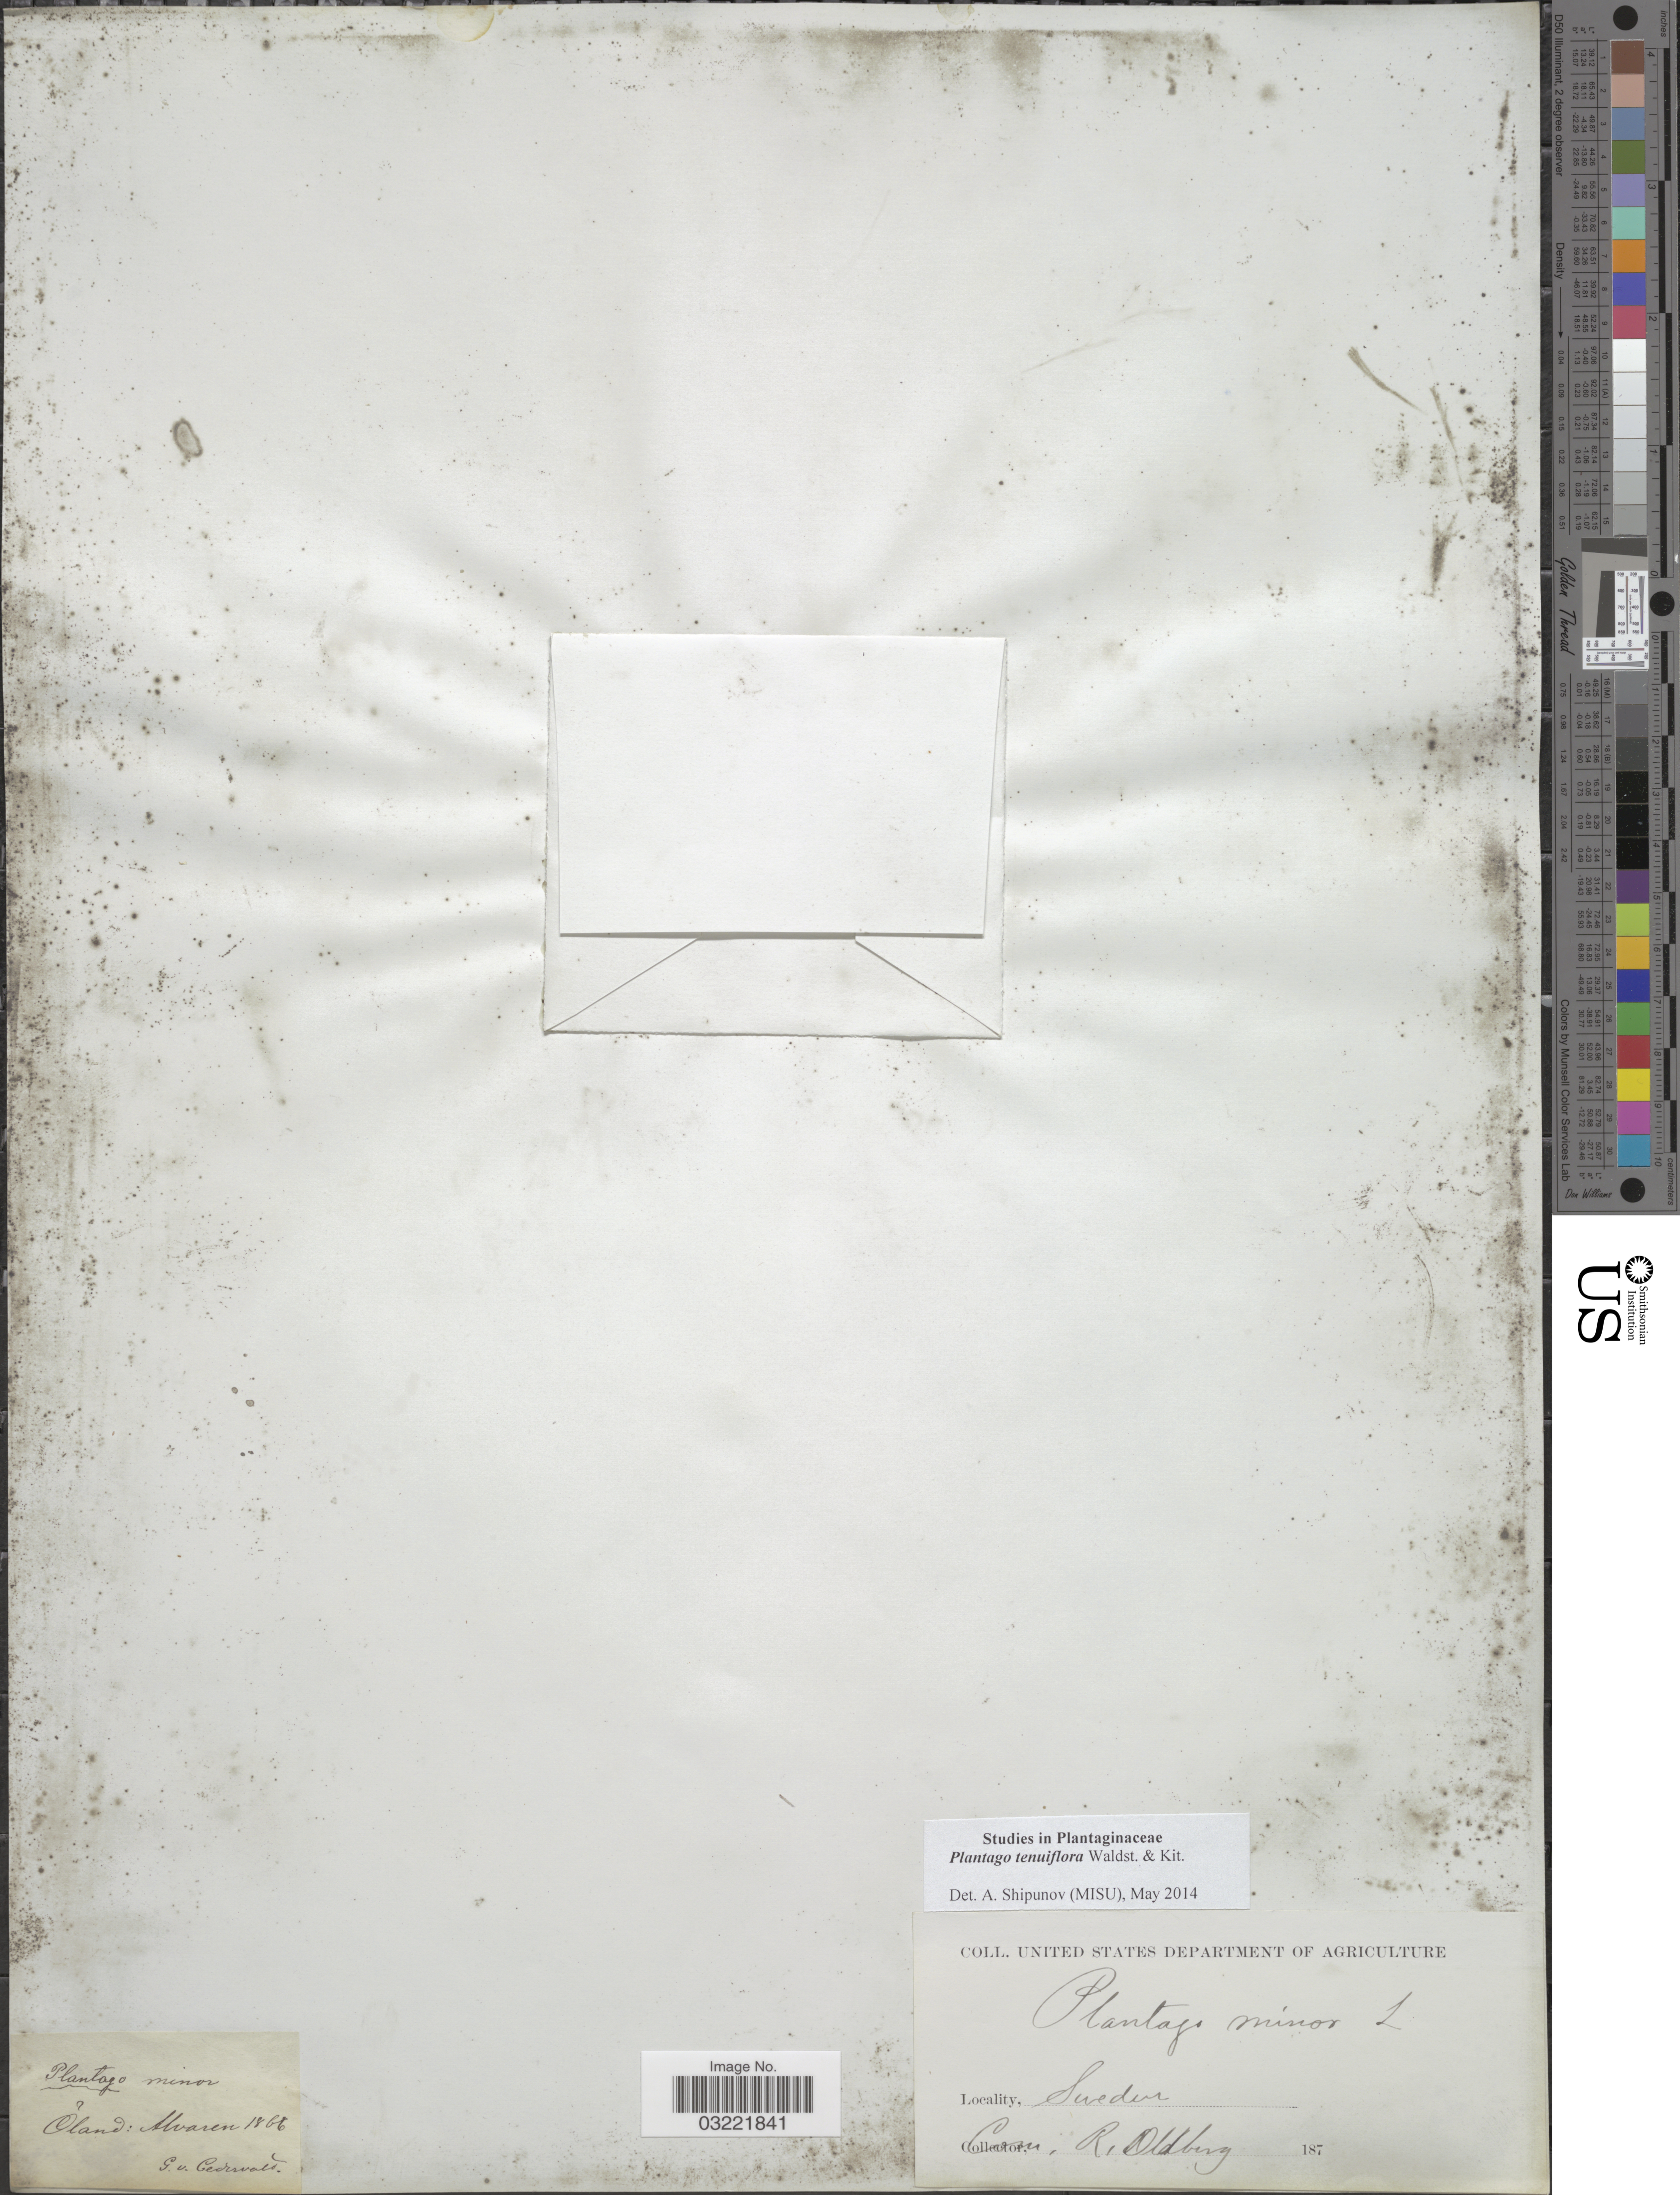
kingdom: Plantae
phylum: Tracheophyta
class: Magnoliopsida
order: Lamiales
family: Plantaginaceae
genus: Plantago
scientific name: Plantago tenuiflora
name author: Waldst. & Kit.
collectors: G. Cedervakk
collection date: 1866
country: Sweden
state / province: Kalmar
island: Oland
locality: Oland: Alvaren.